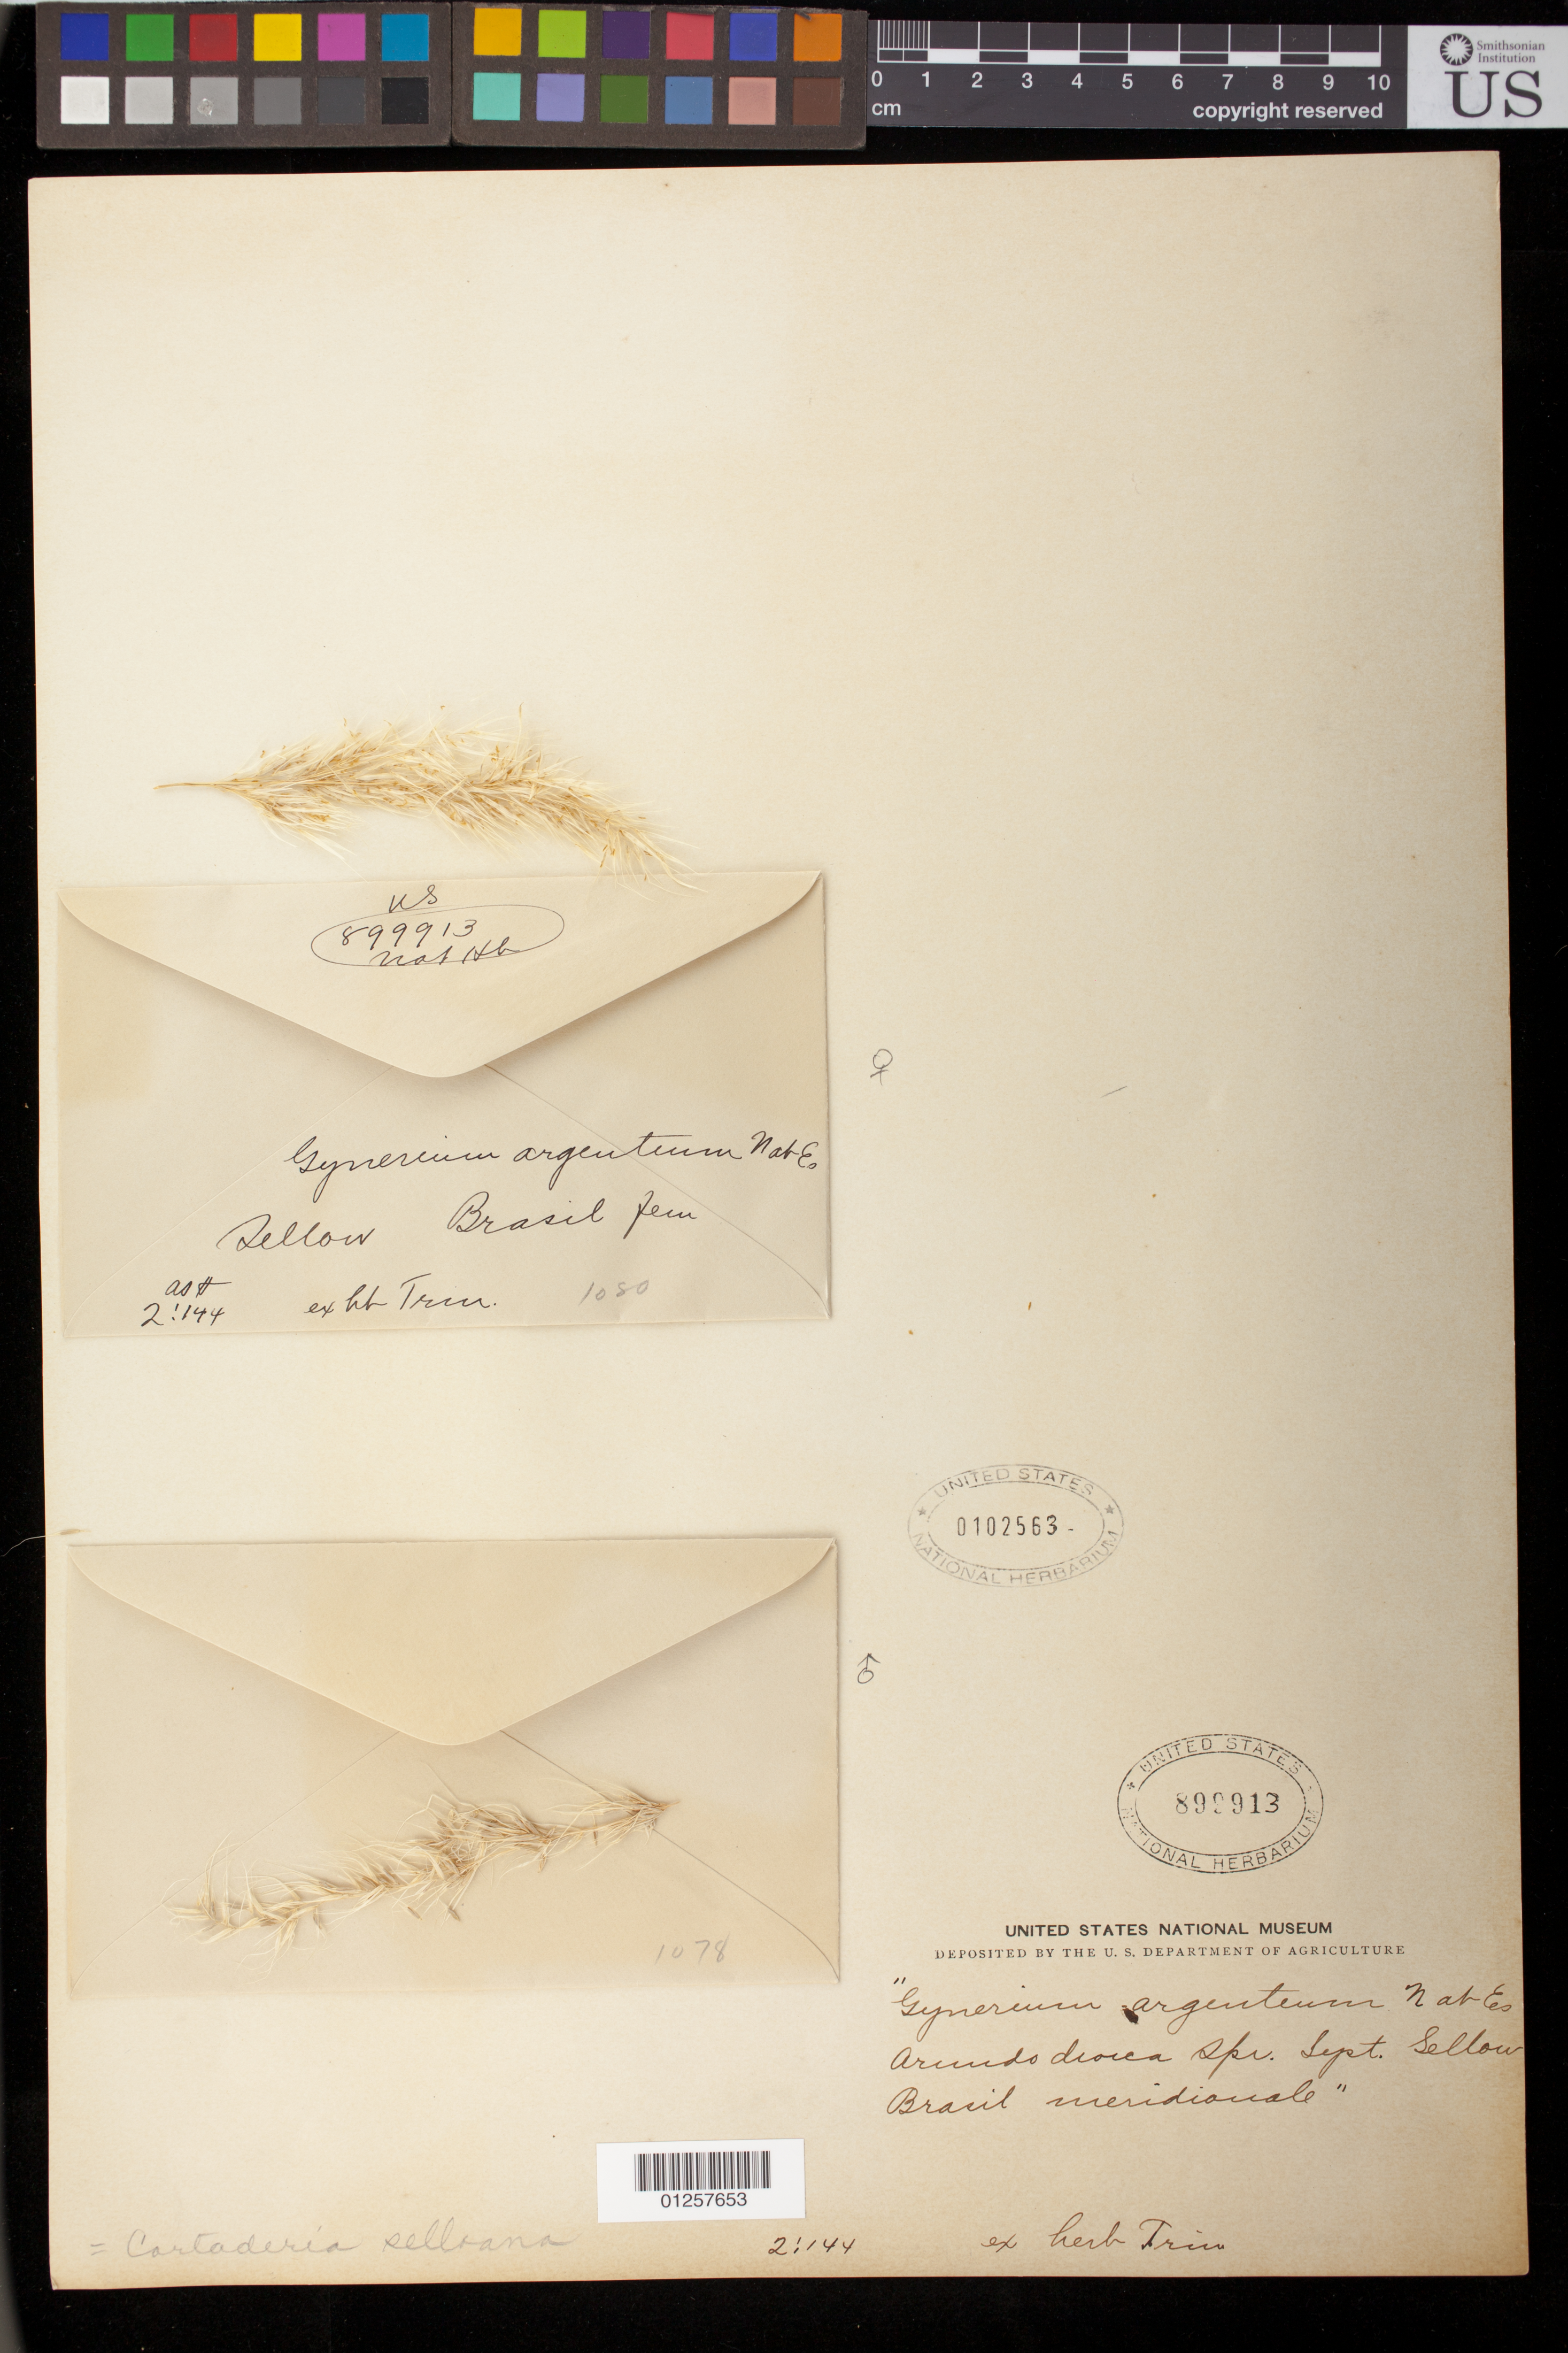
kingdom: Plantae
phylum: Tracheophyta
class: Liliopsida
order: Poales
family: Poaceae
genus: Gynerium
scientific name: Gynerium argenteum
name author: Nees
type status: Syntype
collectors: -. Martius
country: Brazil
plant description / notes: Fragmentary material of type specimen ex herb. Trin.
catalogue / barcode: US 102563-2